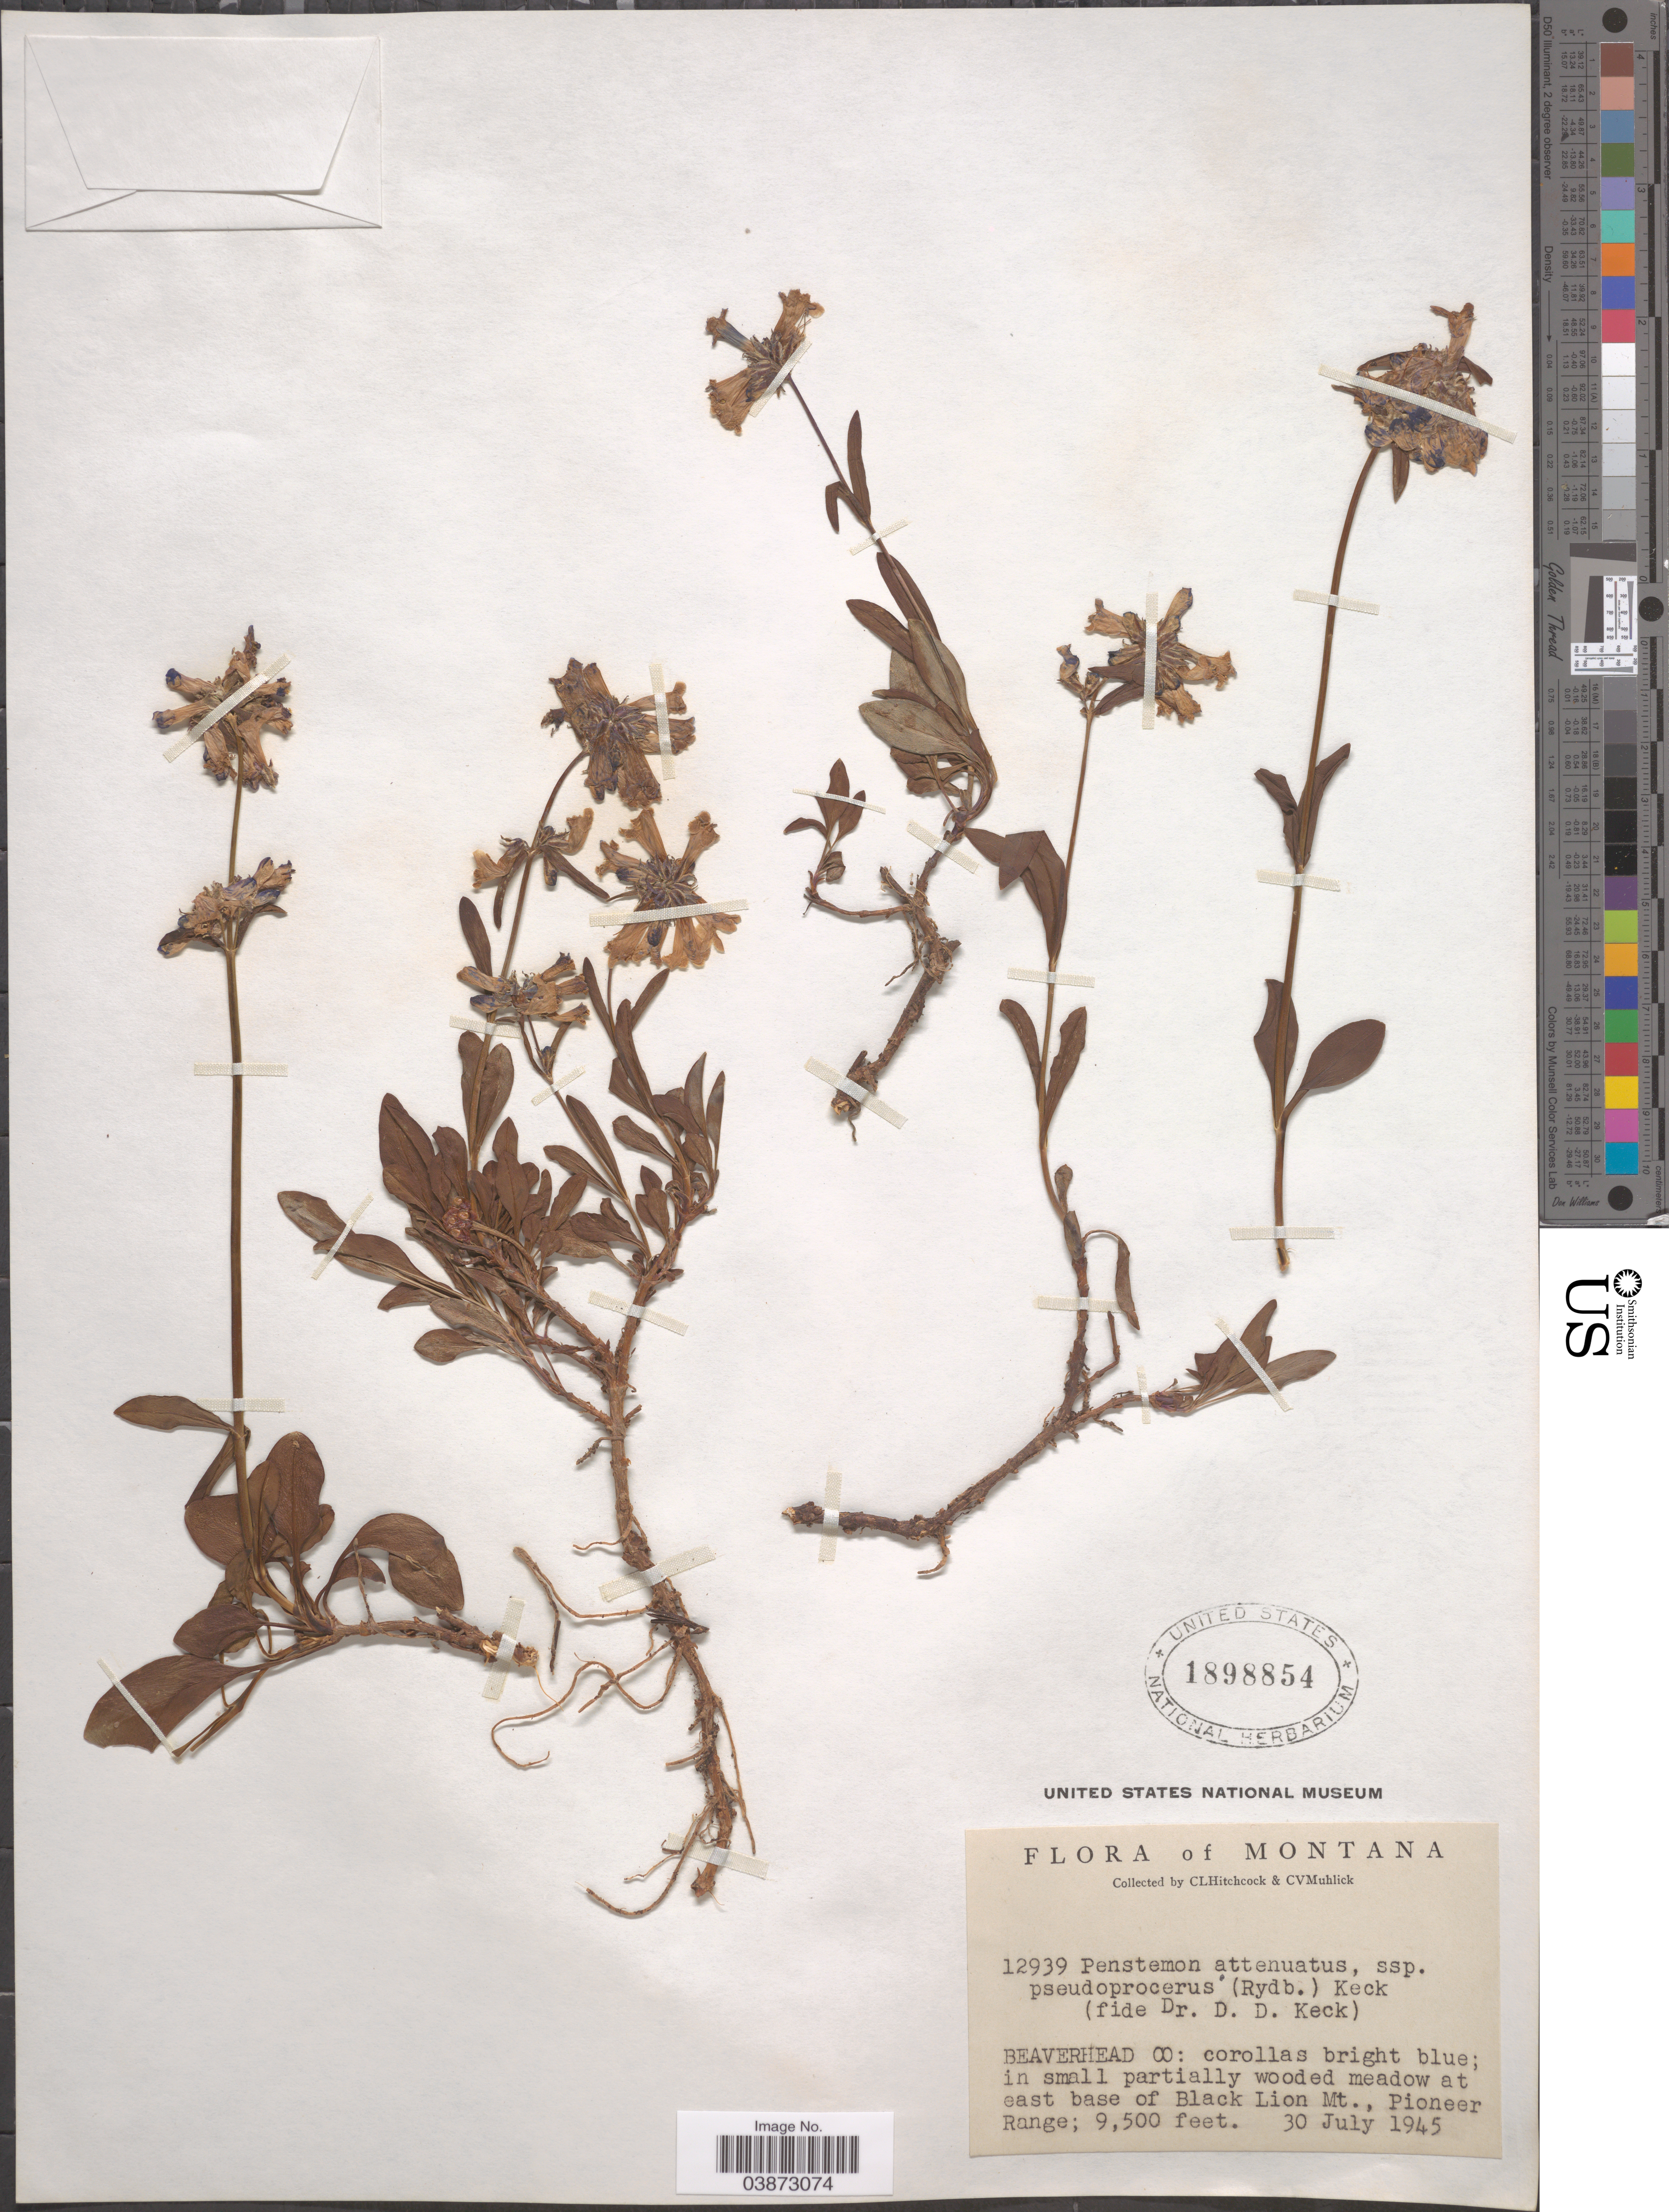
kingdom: Plantae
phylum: Tracheophyta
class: Magnoliopsida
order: Lamiales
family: Plantaginaceae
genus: Penstemon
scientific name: Penstemon attenuatus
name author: Douglas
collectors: C. L. Hitchcock & C. V. Muhlick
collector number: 12939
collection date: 1945-07-30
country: United States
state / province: Montana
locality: Beaverhead Co.: in small partially wooded meadow at east base of Black Lion Mt., Pioneer Range.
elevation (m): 2896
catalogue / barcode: US 1898854